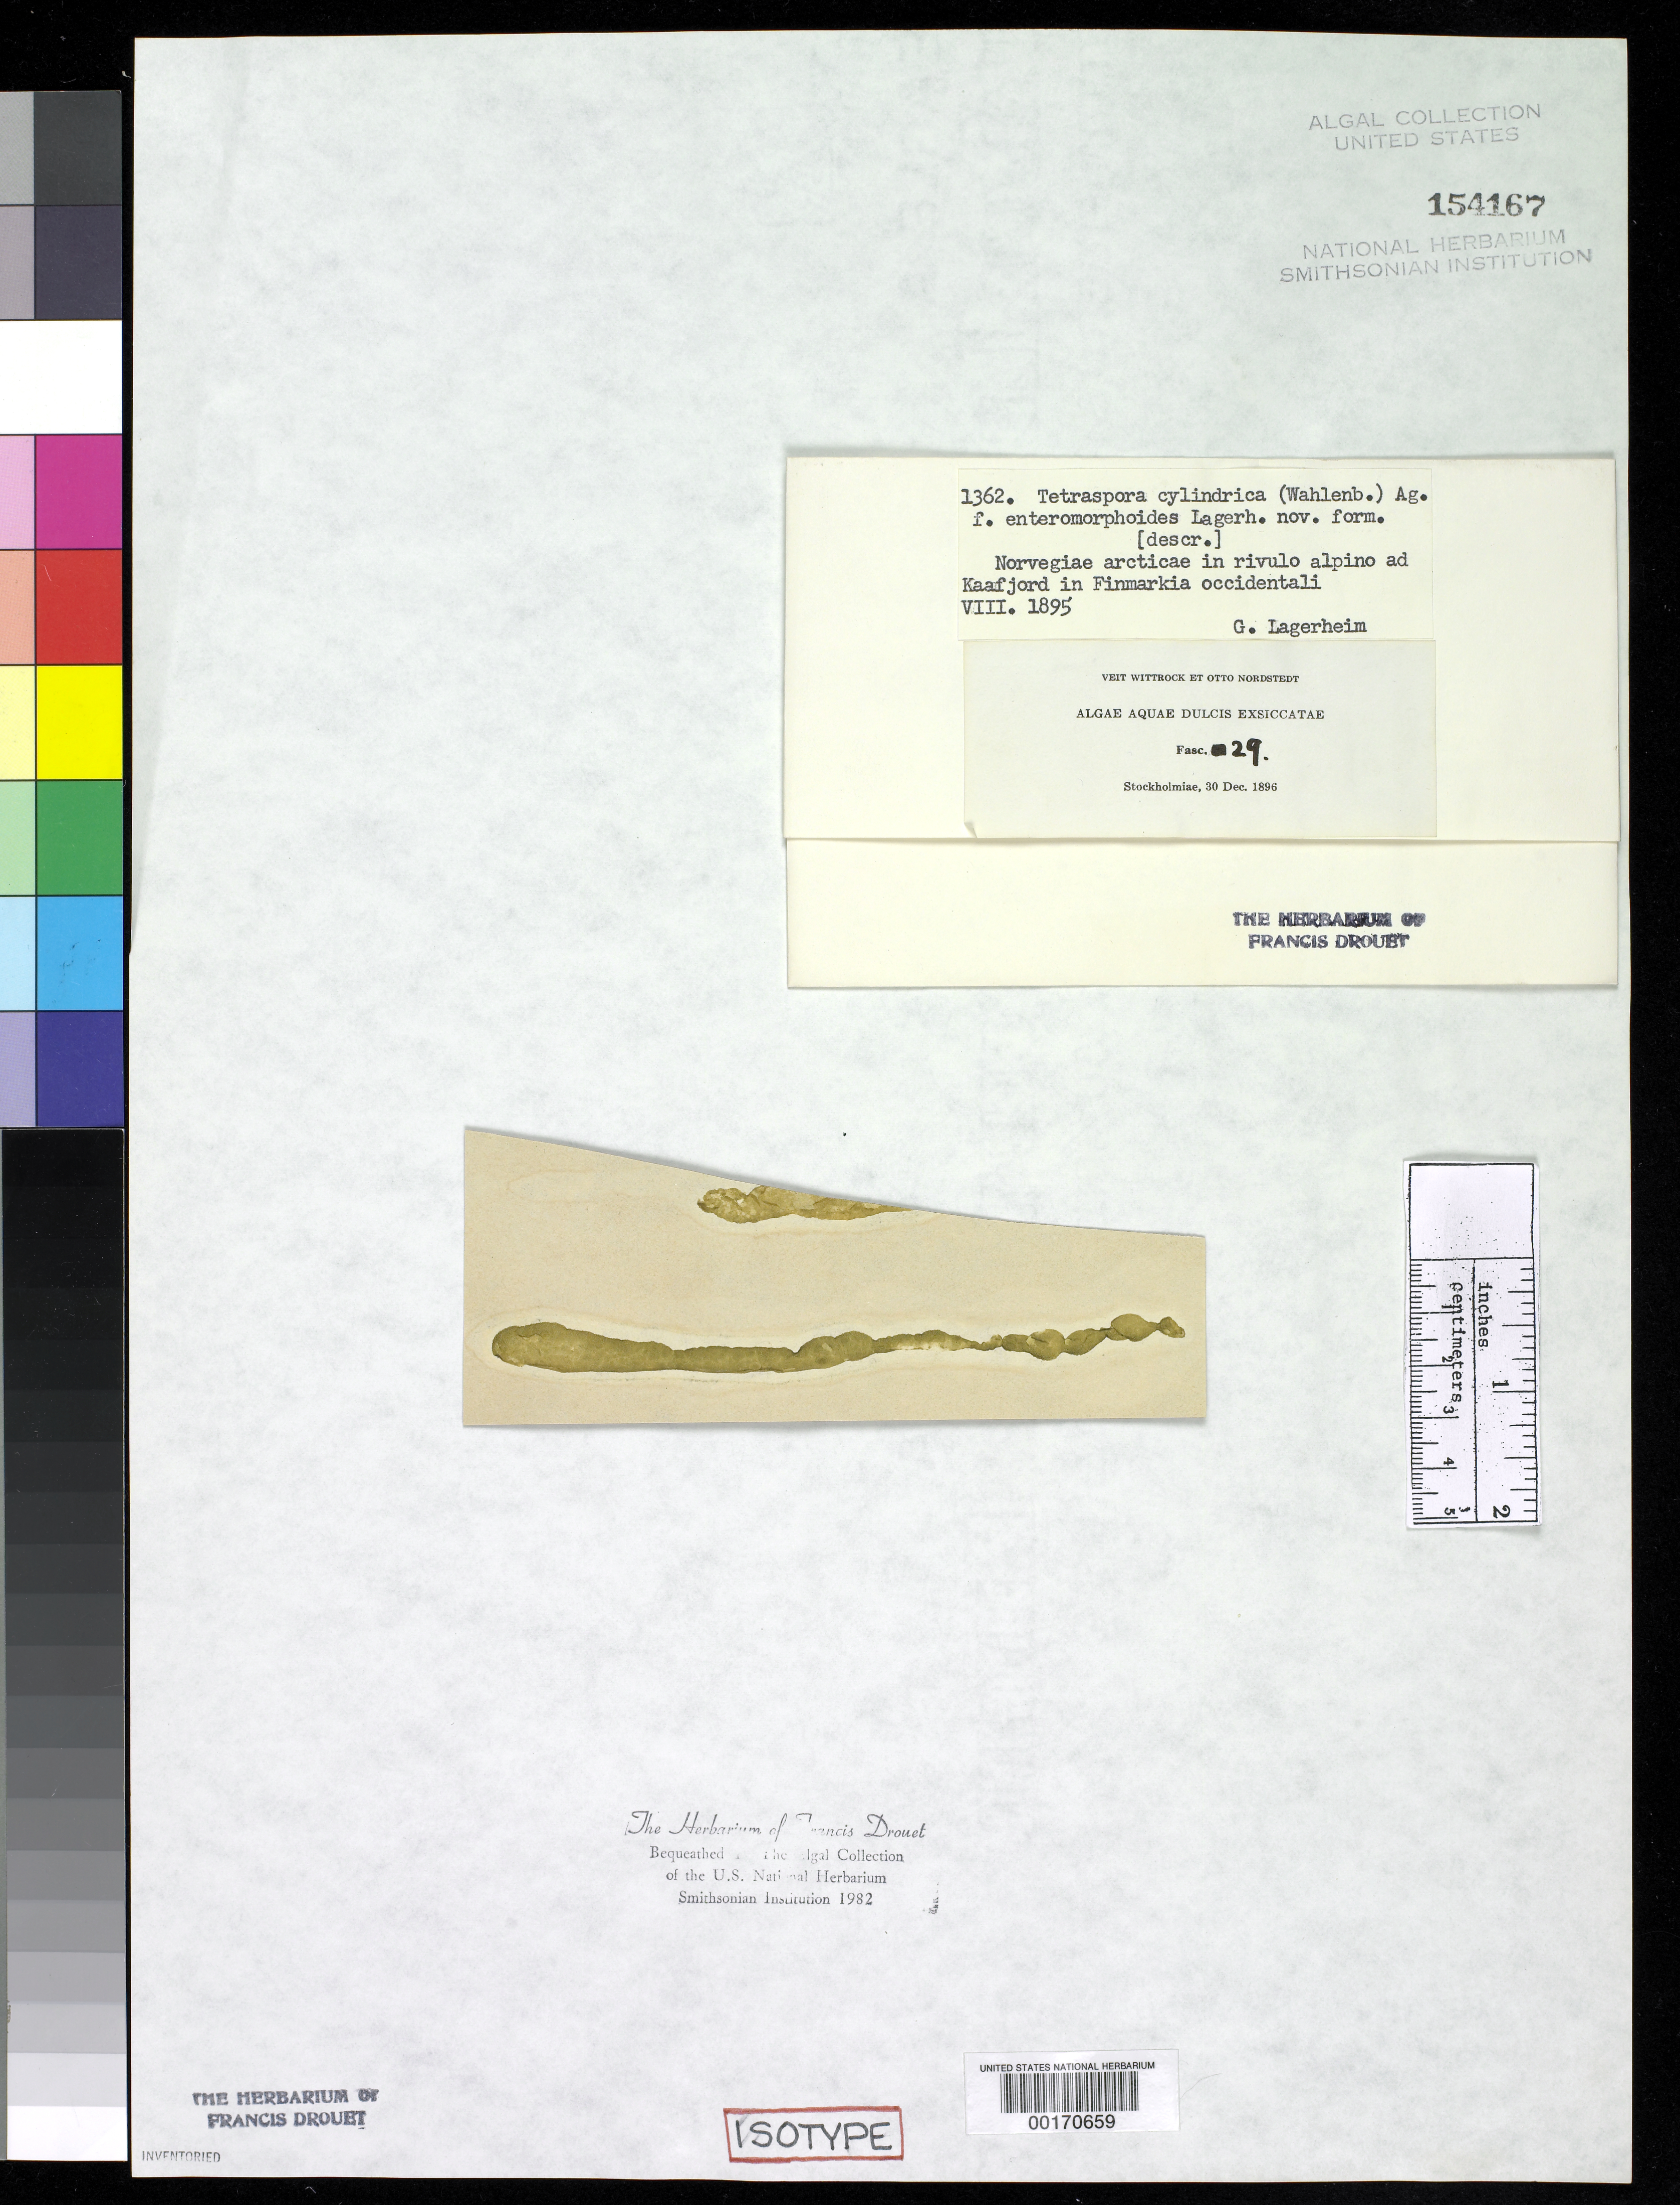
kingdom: Plantae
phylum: Chlorophyta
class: Chlorophyceae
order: Tetrasporales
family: Tetrasporaceae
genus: Tetraspora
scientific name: Tetraspora cylindrica f. enteromorphoides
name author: Lagerh. in Wittr. & Nordstedt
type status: Isotype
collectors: G. Lagerheim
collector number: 1362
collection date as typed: Aug 1895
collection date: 1895-08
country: Norway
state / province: Finnmark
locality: Kaafjord.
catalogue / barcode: US 154167